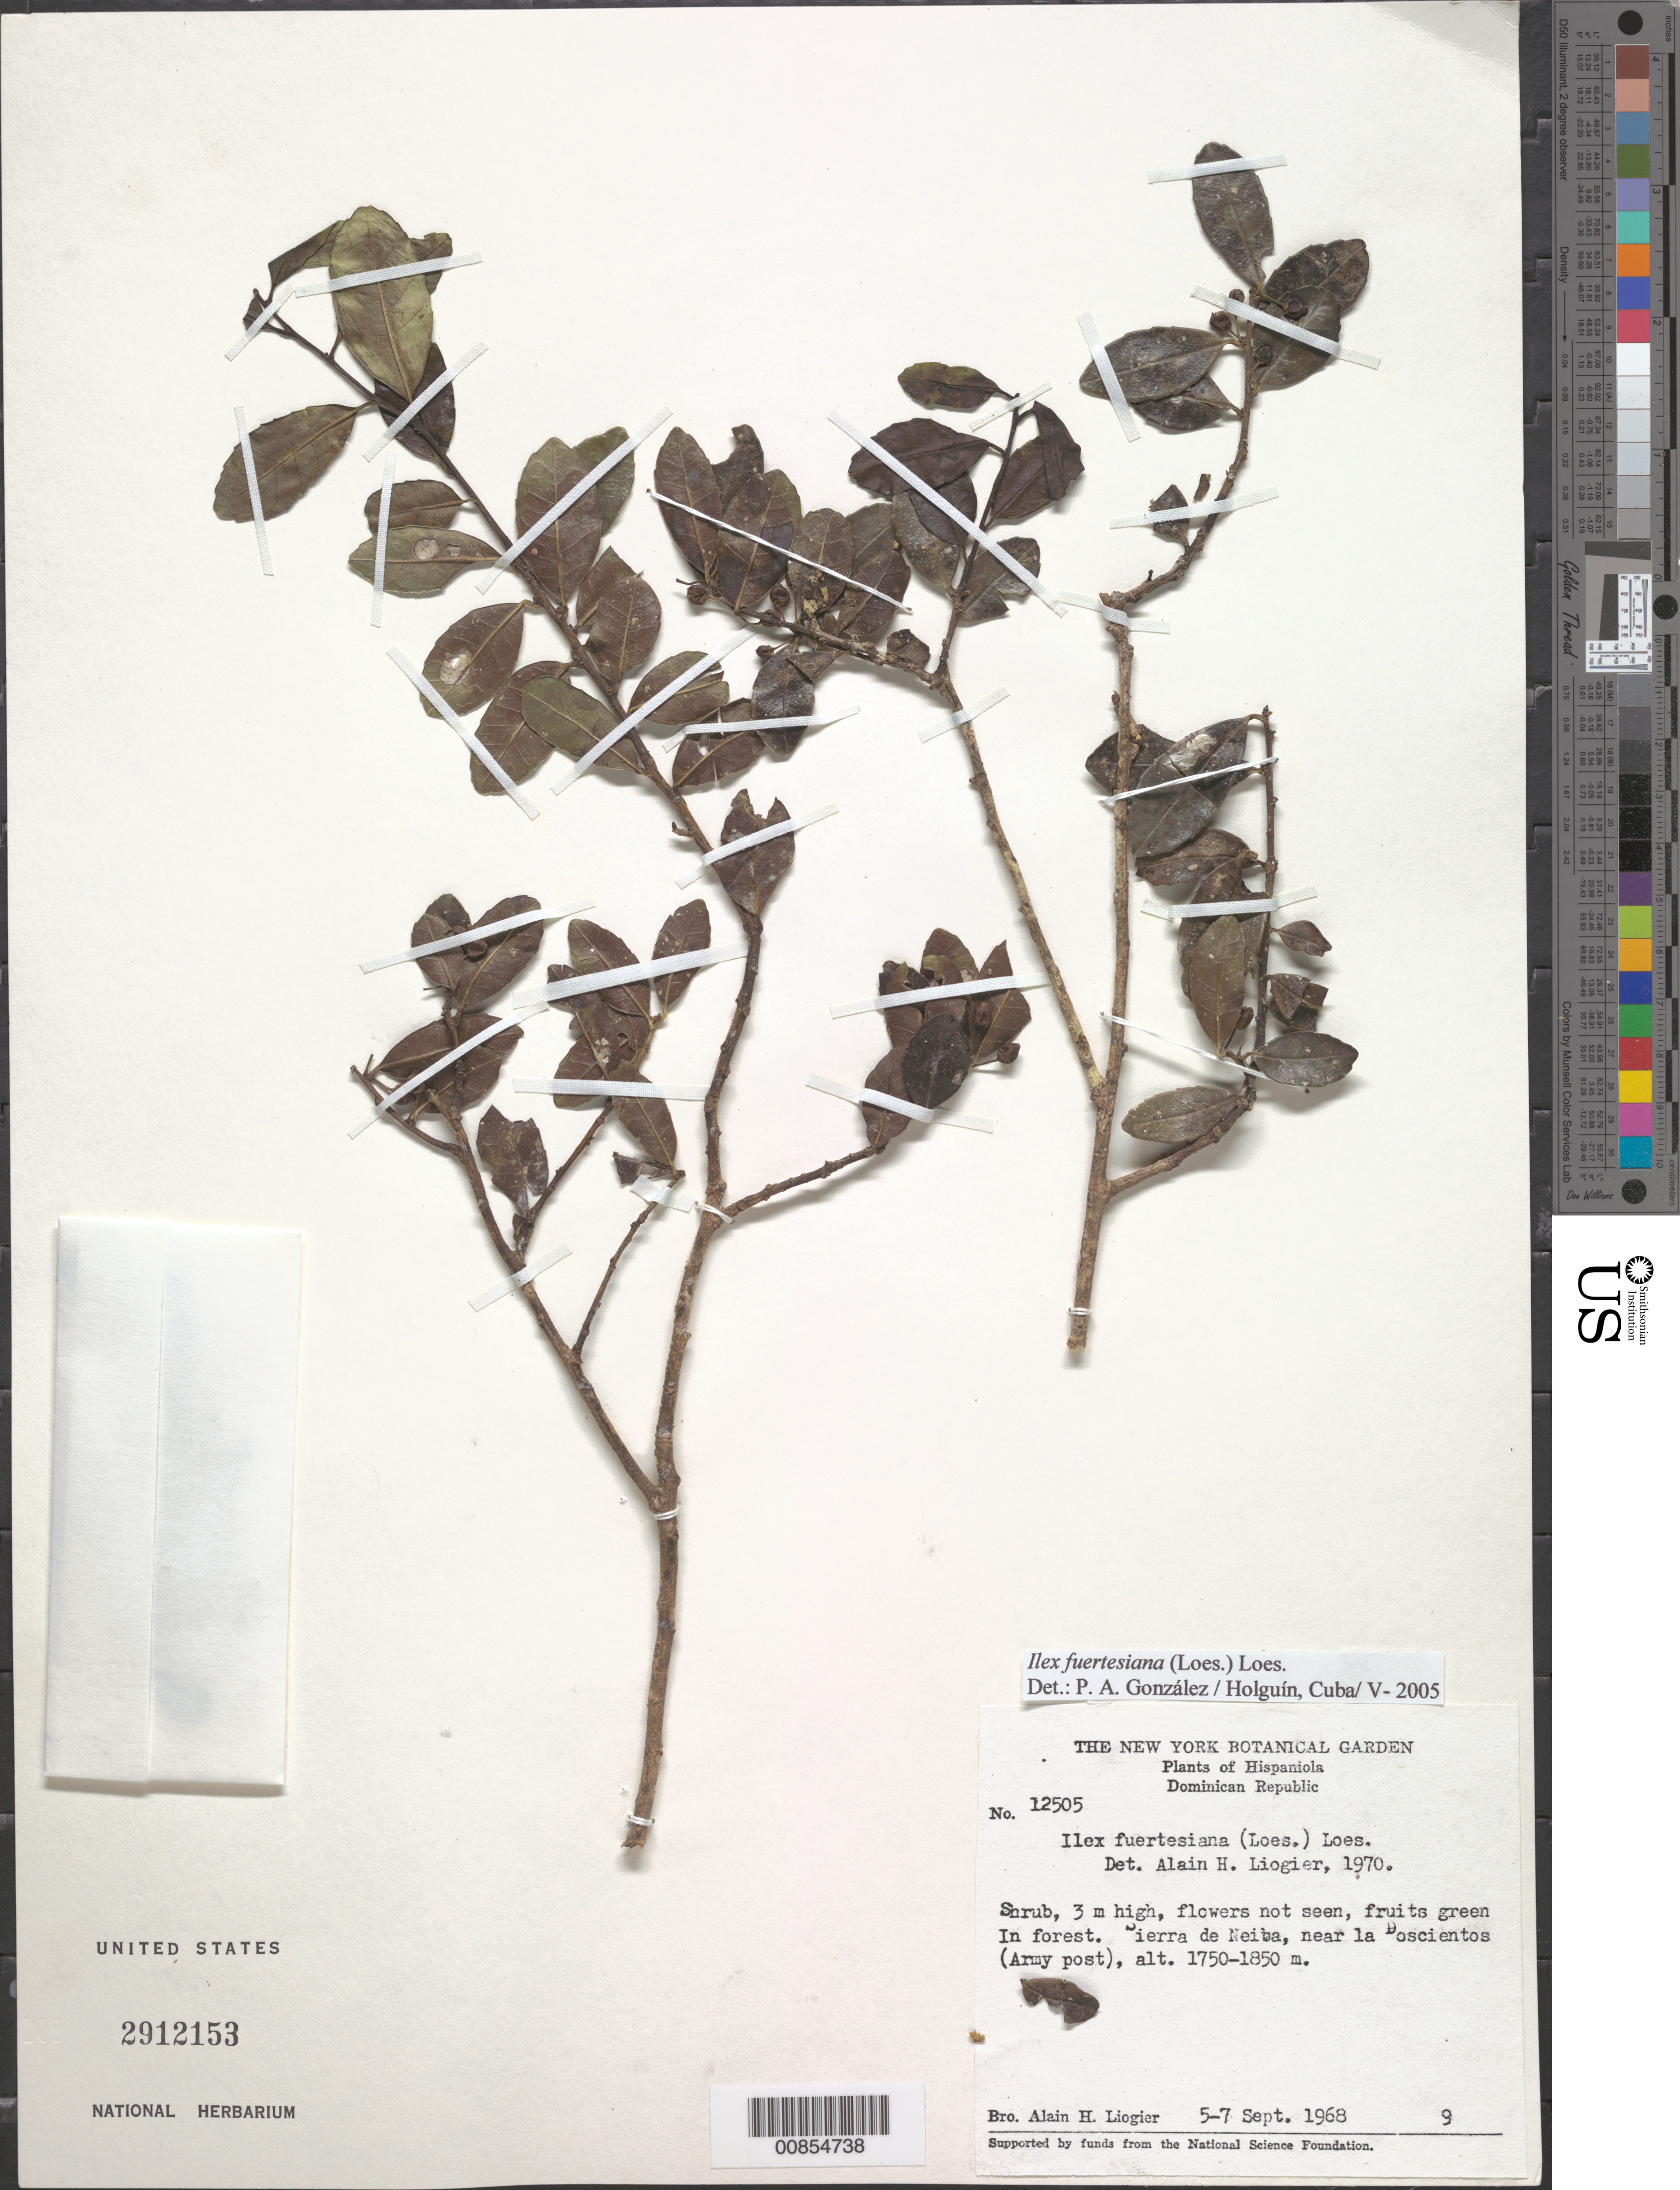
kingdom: Plantae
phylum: Tracheophyta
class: Magnoliopsida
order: Aquifoliales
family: Aquifoliaceae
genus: Ilex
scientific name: Ilex fuertesiana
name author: (Loes.) Loes.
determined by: González, P. A.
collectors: A. H. Liogier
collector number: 12505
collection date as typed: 05 Sep 1968 to 07 Sep 1968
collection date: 1968-09-05/1968-09-07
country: Dominican Republic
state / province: Elias Piña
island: Hispaniola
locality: Sierra de Neiba, near La Doscientos (Army post)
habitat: In forest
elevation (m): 1750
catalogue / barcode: US 2912153